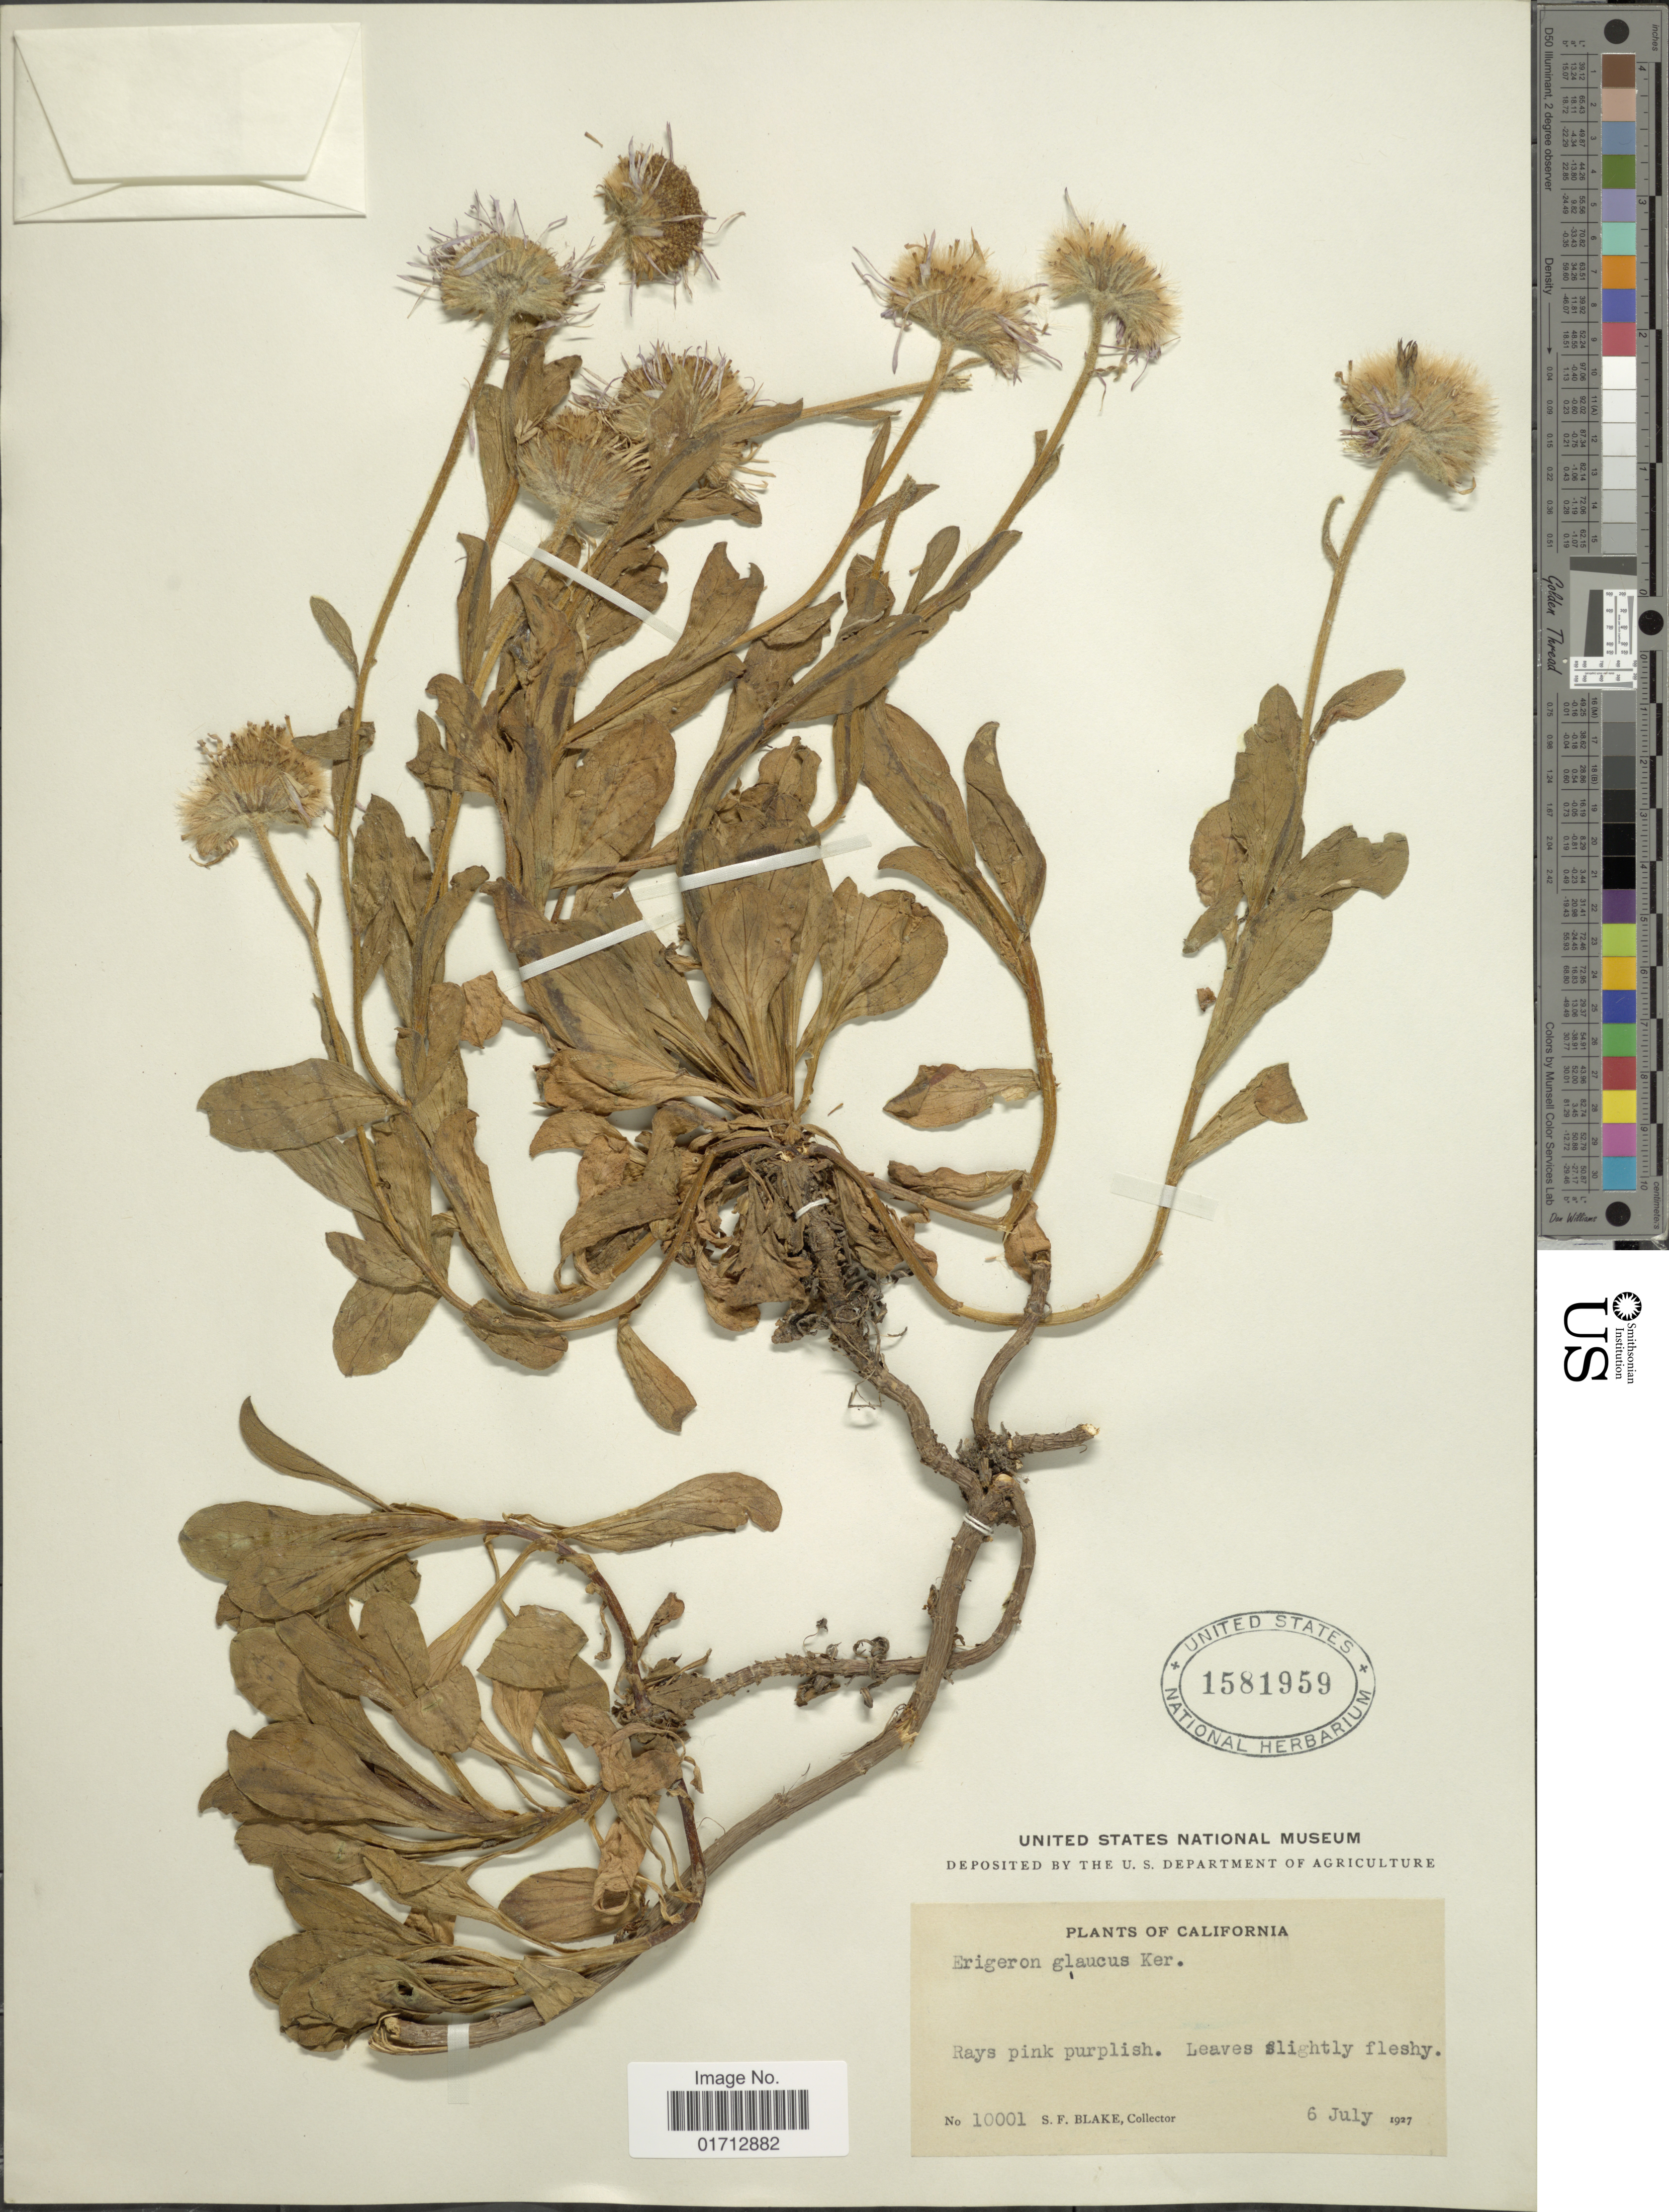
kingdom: Plantae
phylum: Tracheophyta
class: Magnoliopsida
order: Asterales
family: Asteraceae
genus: Erigeron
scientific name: Erigeron glaucus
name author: Ker Gawl.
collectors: S. Blake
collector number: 1001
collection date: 1927-07-06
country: United States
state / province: California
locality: California.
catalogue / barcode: US 1581959